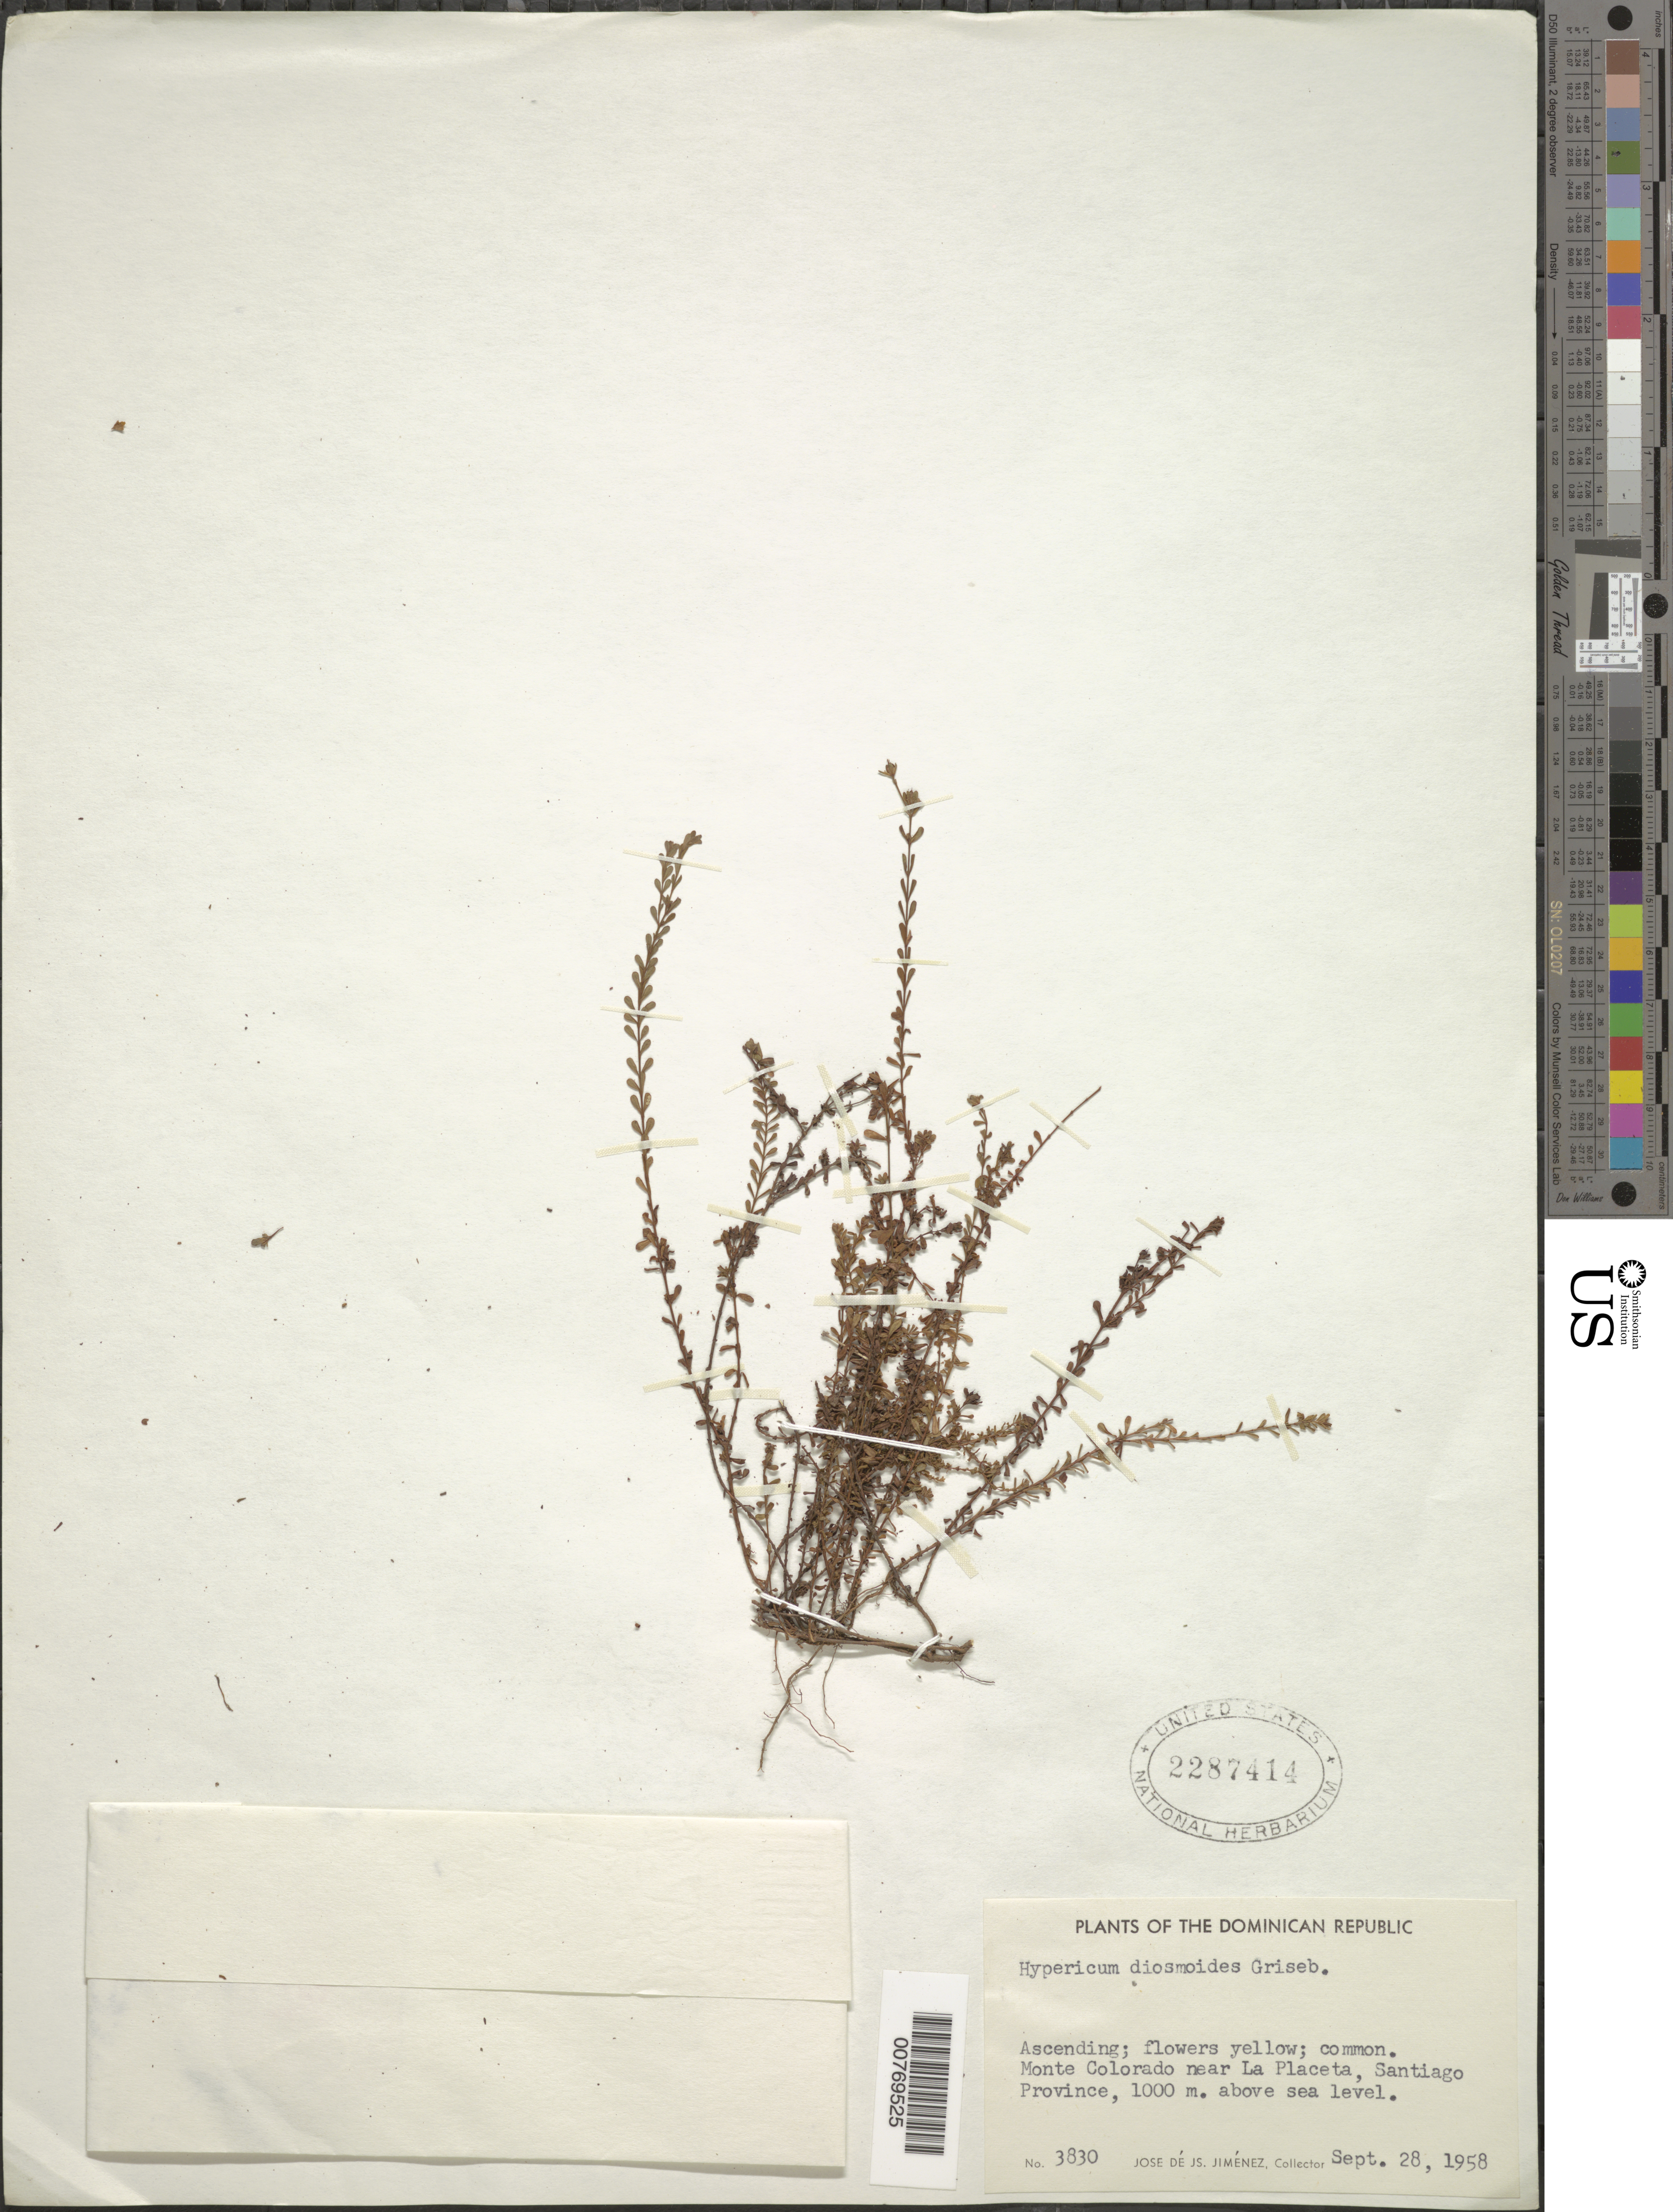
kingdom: Plantae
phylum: Tracheophyta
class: Magnoliopsida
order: Malpighiales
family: Hypericaceae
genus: Hypericum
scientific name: Hypericum diosmoides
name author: Griseb.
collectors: J. J. Jiménez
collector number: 3830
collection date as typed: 28 Sep 1958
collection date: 1958-09-28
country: Dominican Republic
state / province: Santiago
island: Hispaniola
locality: Monte Colorado near La Placeta.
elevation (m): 1000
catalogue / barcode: US 2287414